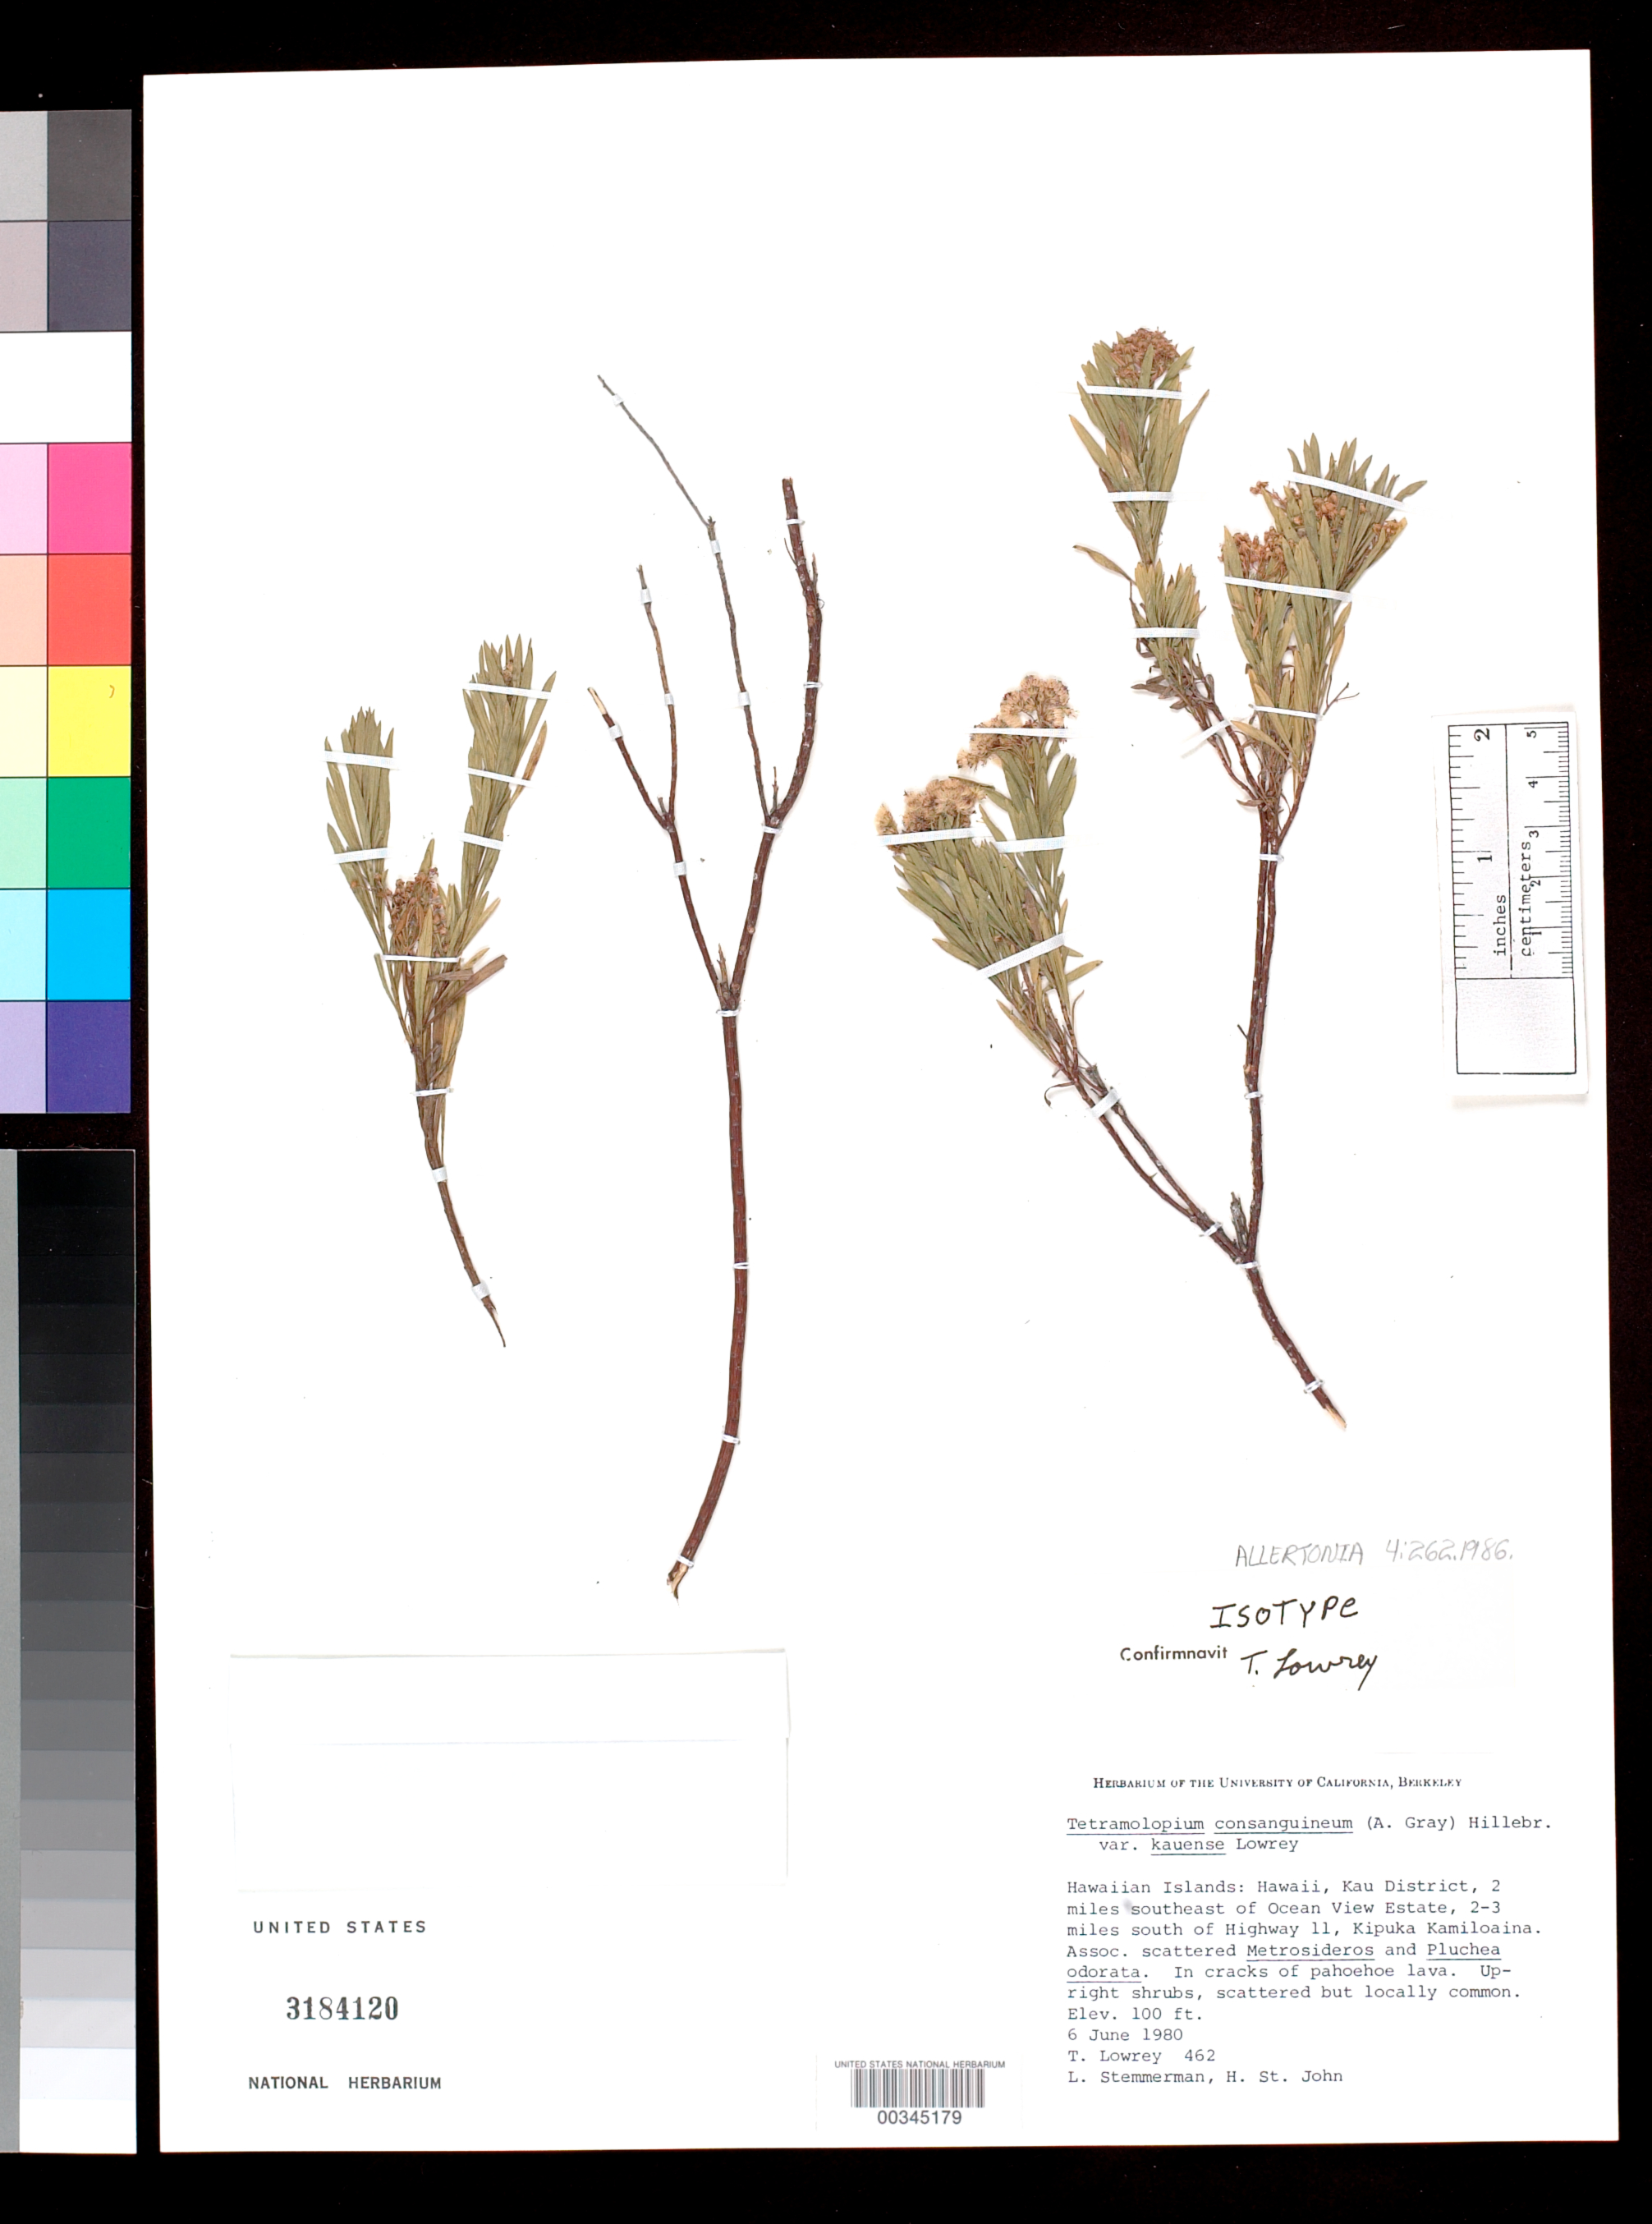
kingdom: Plantae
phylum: Tracheophyta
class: Magnoliopsida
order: Asterales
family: Asteraceae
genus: Tetramolopium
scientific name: Tetramolopium consanguineum var. kauense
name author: Lowrey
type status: Isotype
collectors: T. K. Lowrey, L. Stemmermann & H. St. John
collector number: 462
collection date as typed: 06 Jun 1980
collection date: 1980-06-06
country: United States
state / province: Hawaii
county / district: Hawaii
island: Hawaii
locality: Kau District, 2 mi SE of Ocean View Estate, 2-3 mi S of Highway 11, Kipuka Kamiloaina.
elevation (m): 30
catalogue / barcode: US 3184120